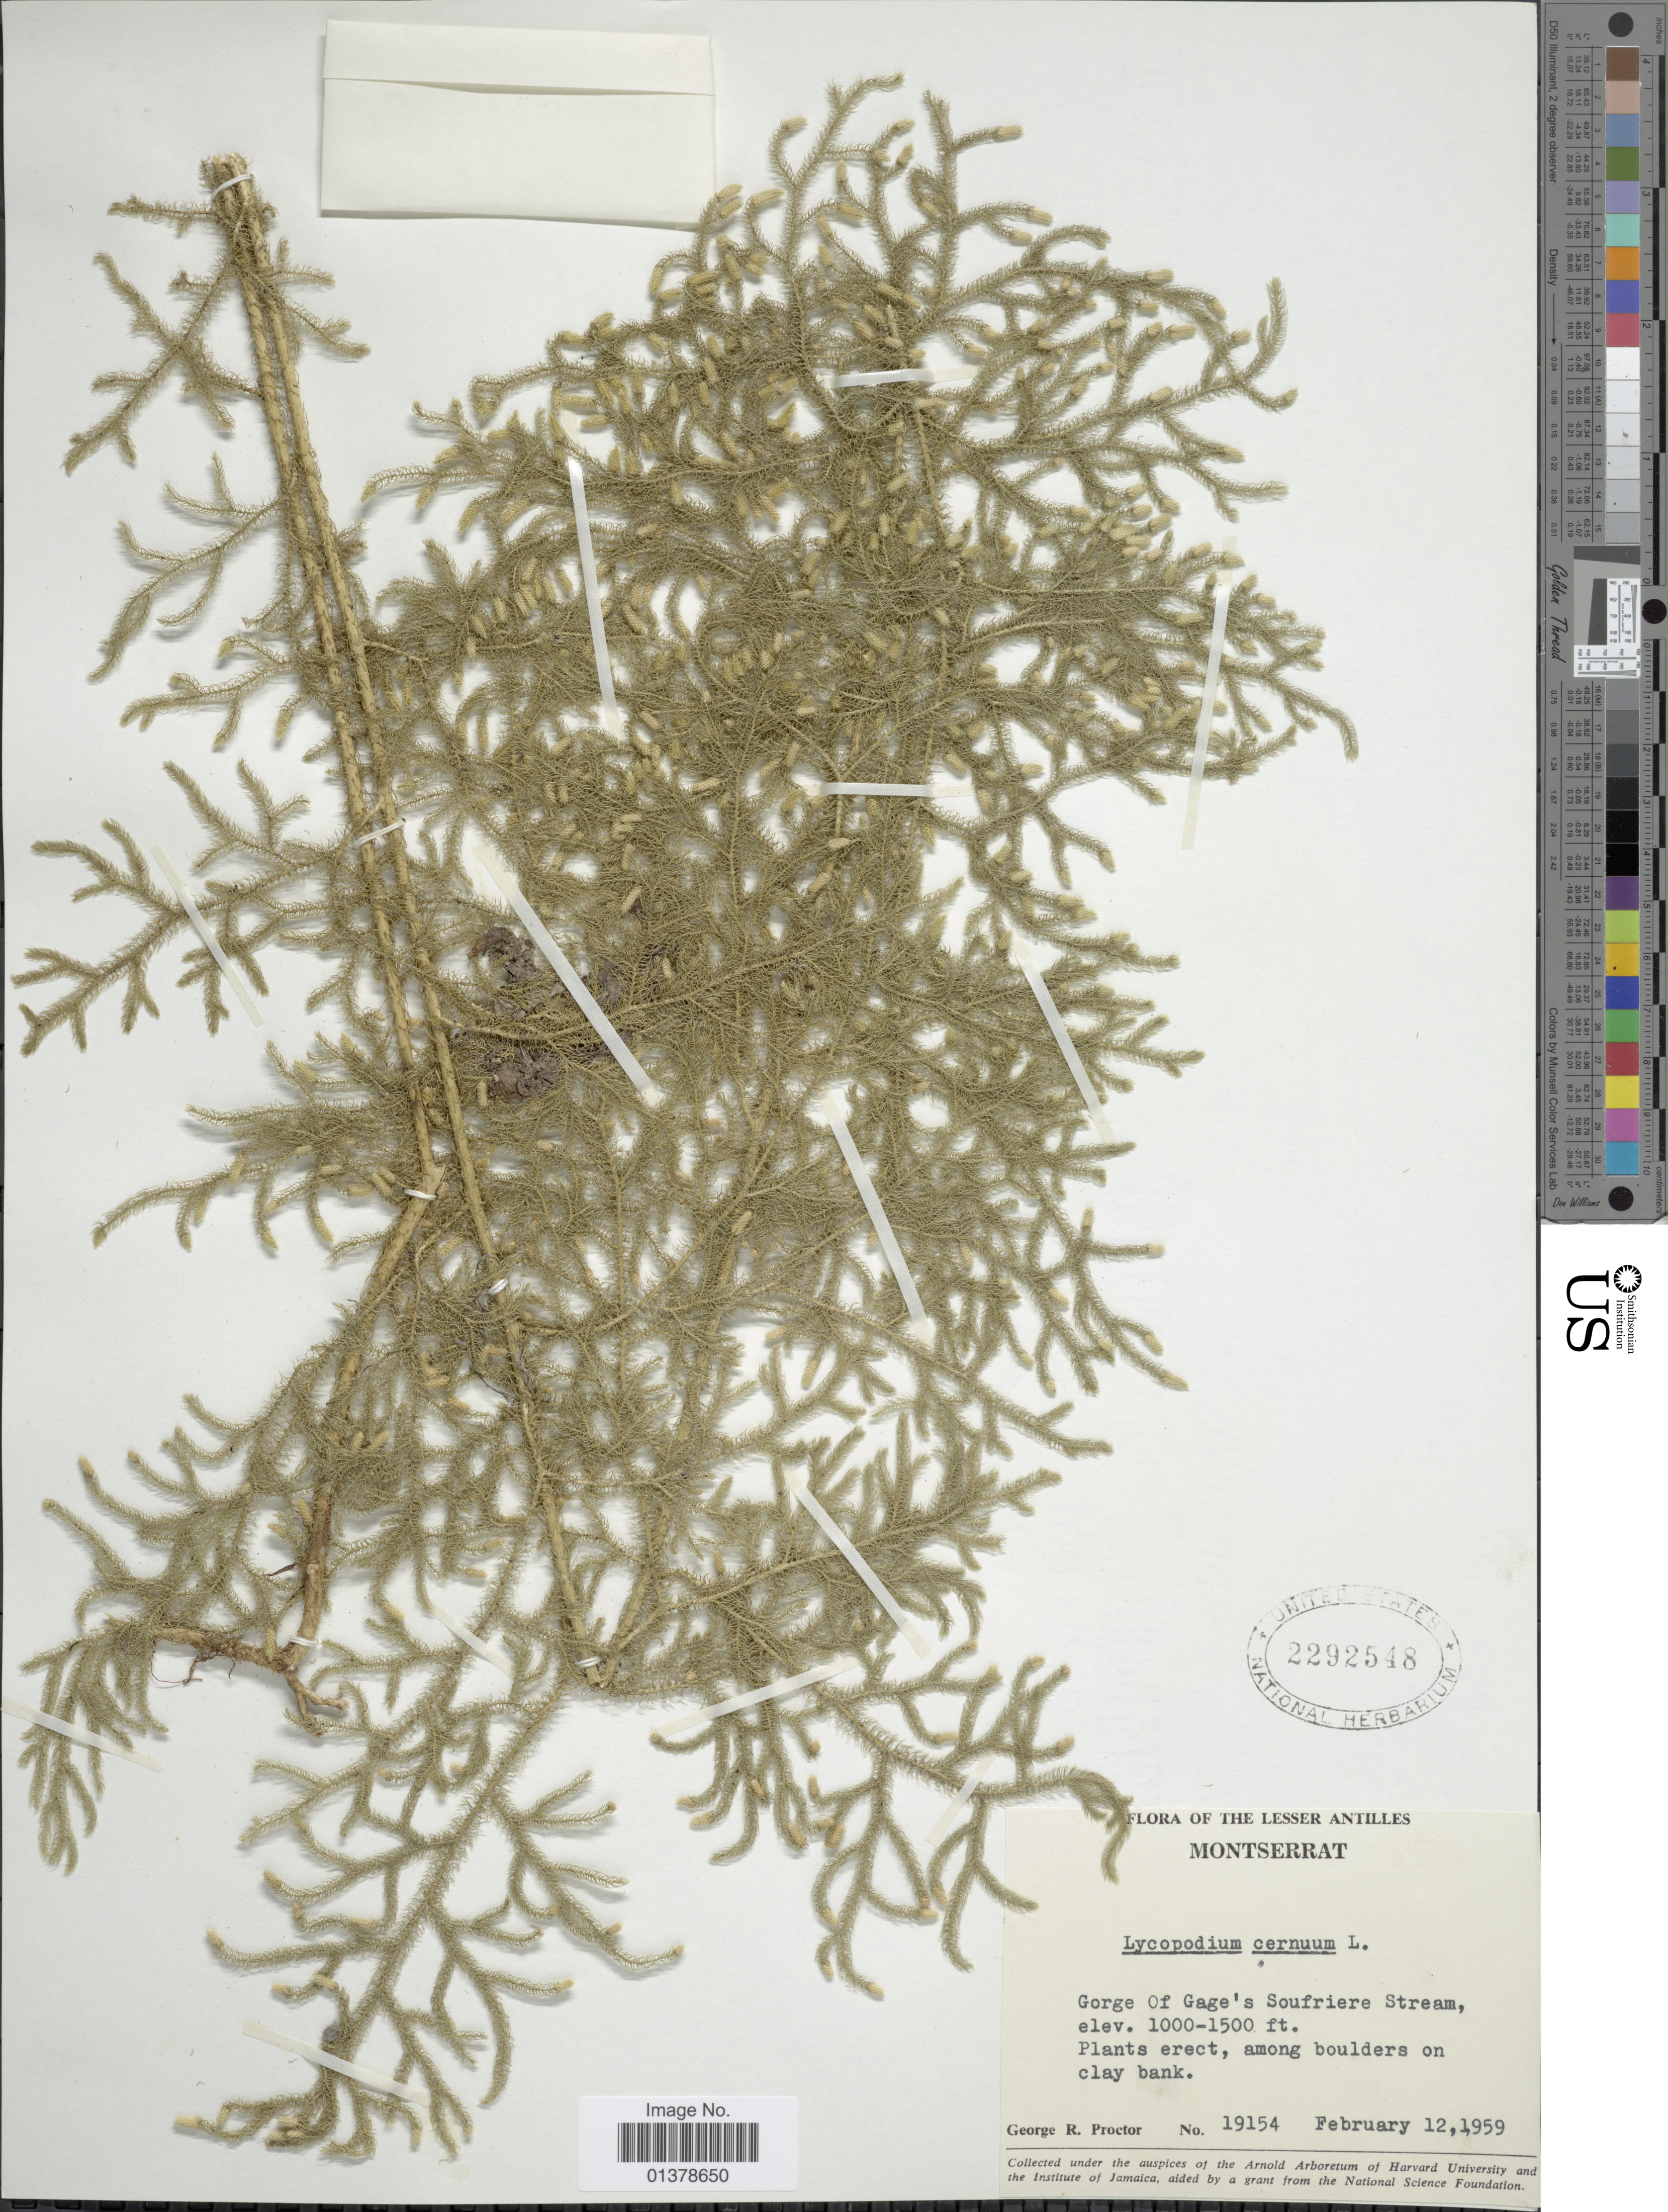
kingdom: Plantae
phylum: Tracheophyta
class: Lycopodiopsida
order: Lycopodiales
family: Lycopodiaceae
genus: Palhinhaea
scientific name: Palhinhaea cernua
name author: (L.) Vasc. & Franco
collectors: G. R. Proctor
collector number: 19154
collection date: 1959-02-12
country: Montserrat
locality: Gorge of Gage's Soufriere Stream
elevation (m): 305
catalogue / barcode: US 2292548